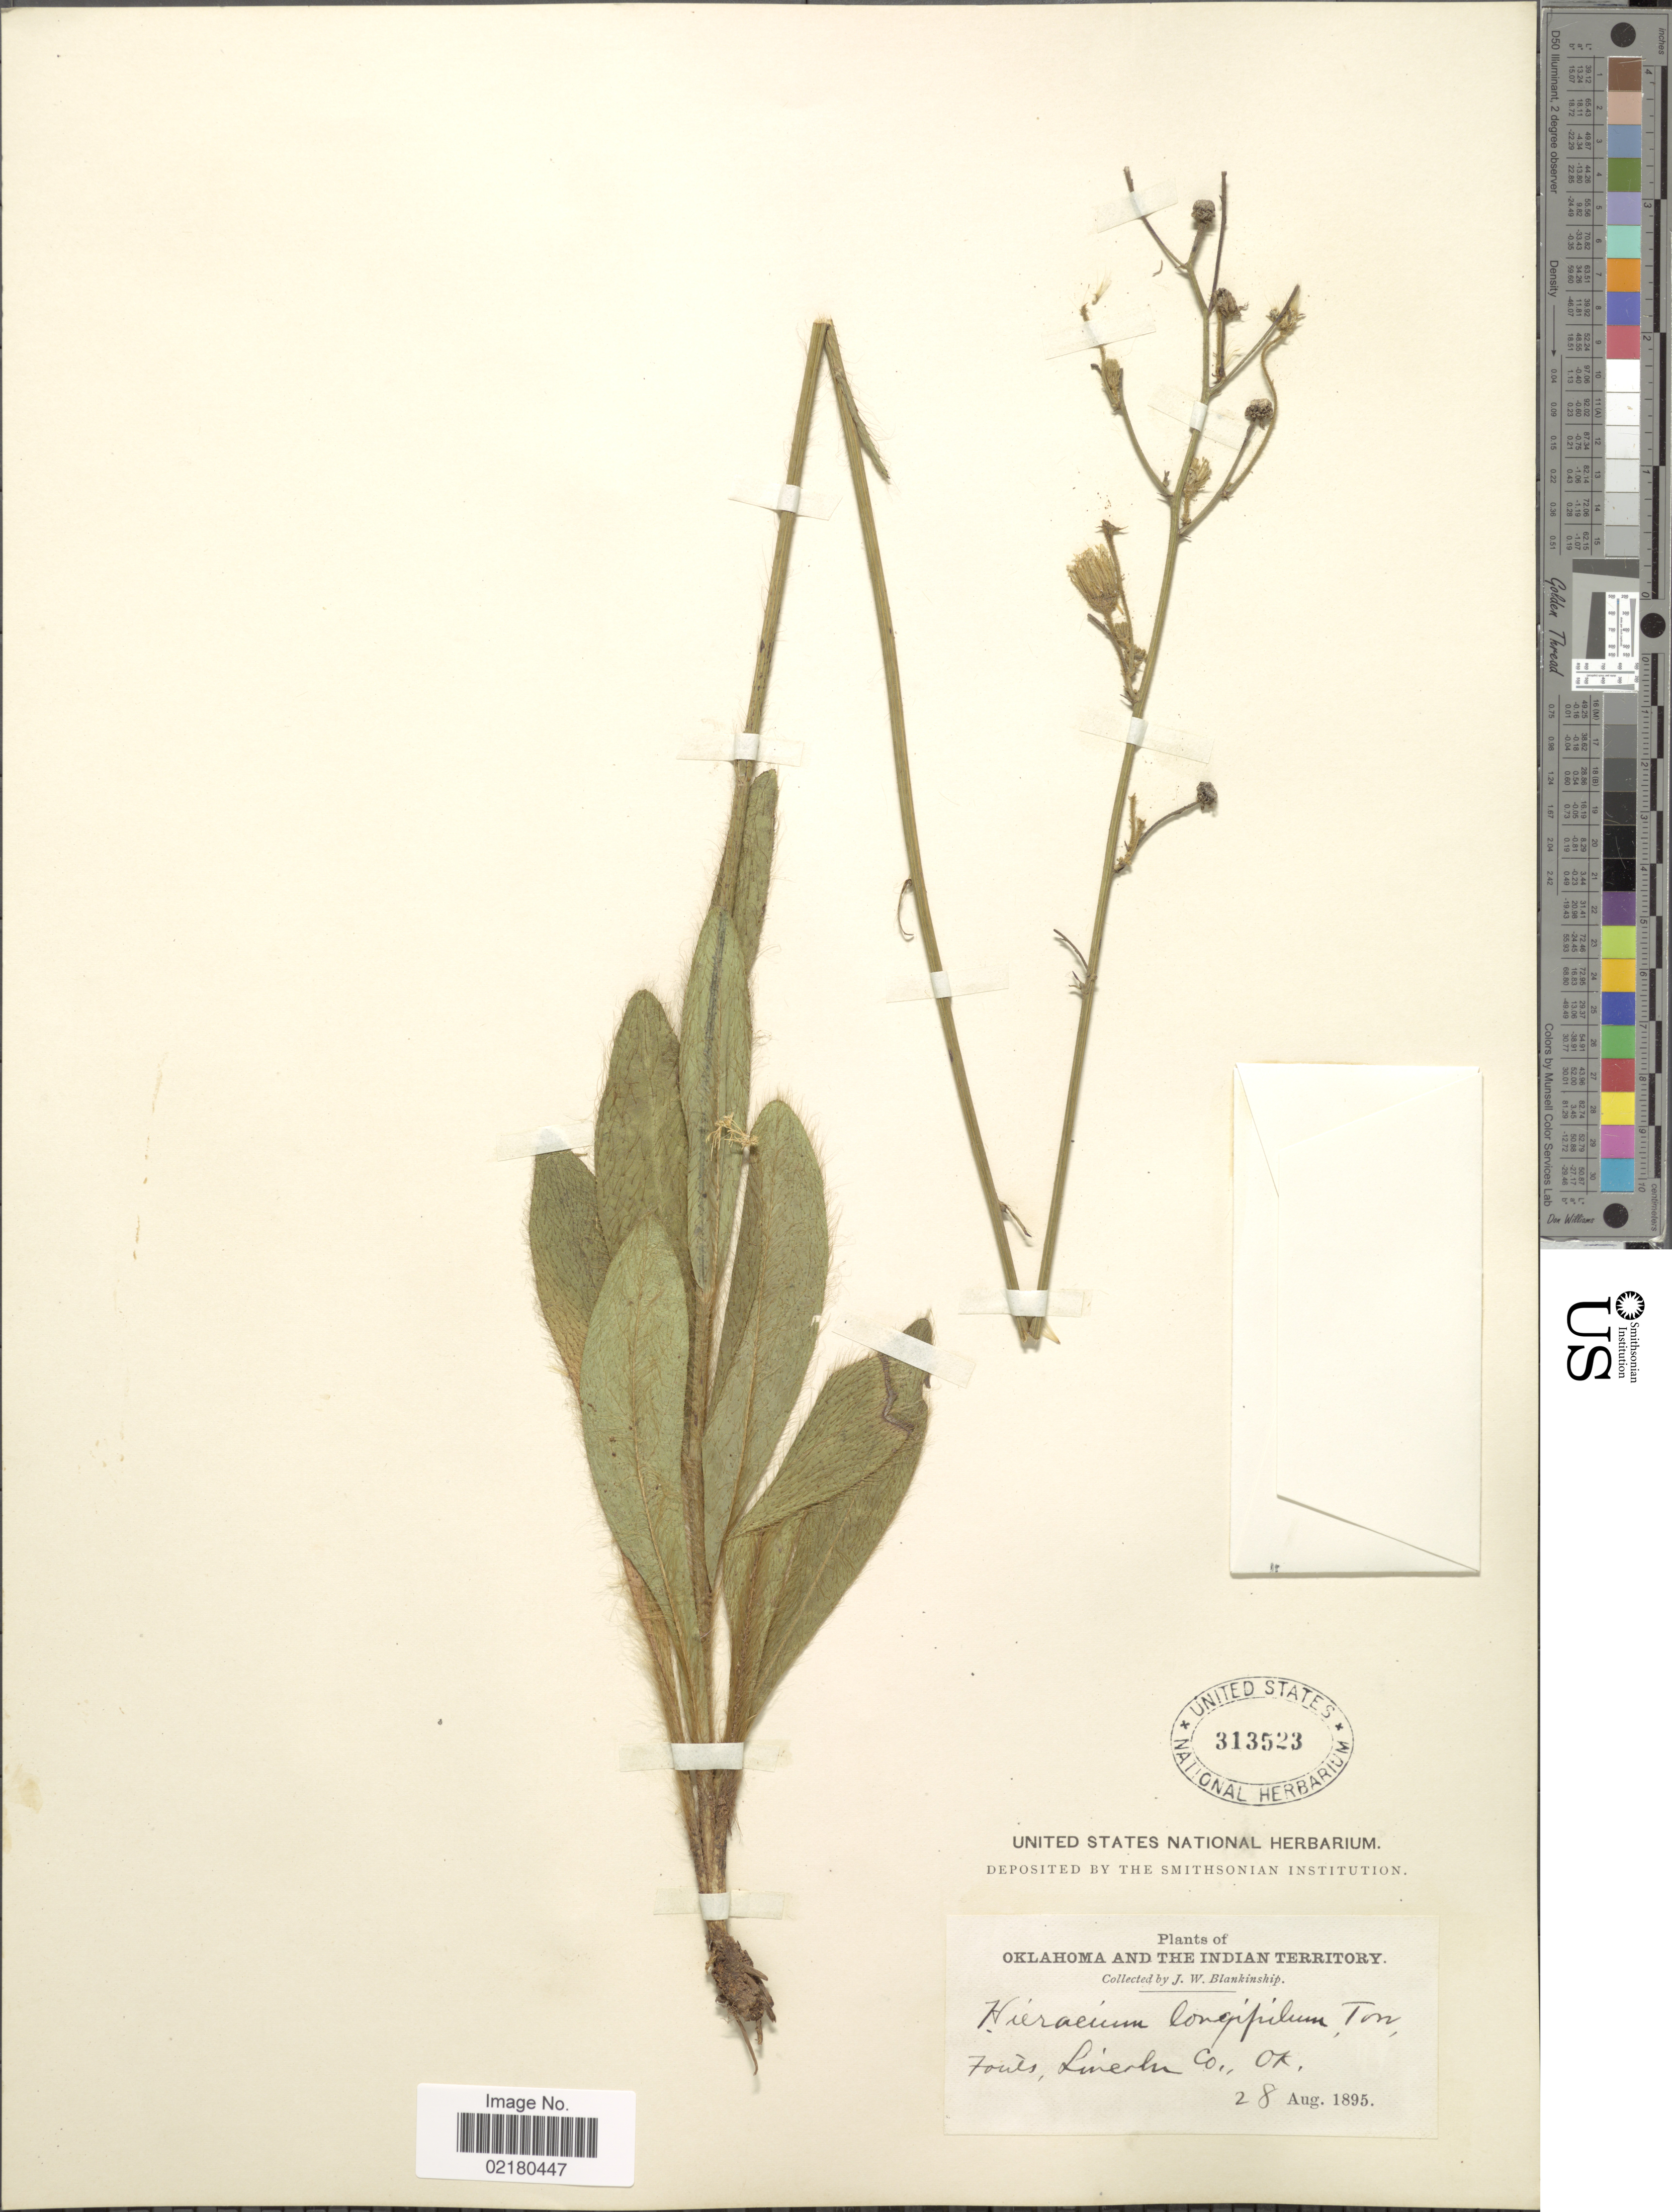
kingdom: Plantae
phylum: Tracheophyta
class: Magnoliopsida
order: Asterales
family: Asteraceae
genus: Hieracium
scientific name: Hieracium longipilum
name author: Torr. ex Hook.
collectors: J. W. Blankinship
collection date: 1895-08-28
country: United States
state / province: Oklahoma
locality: The Indian Territory: Fouts [interpreted], Lincoln Co.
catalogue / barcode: US 313523